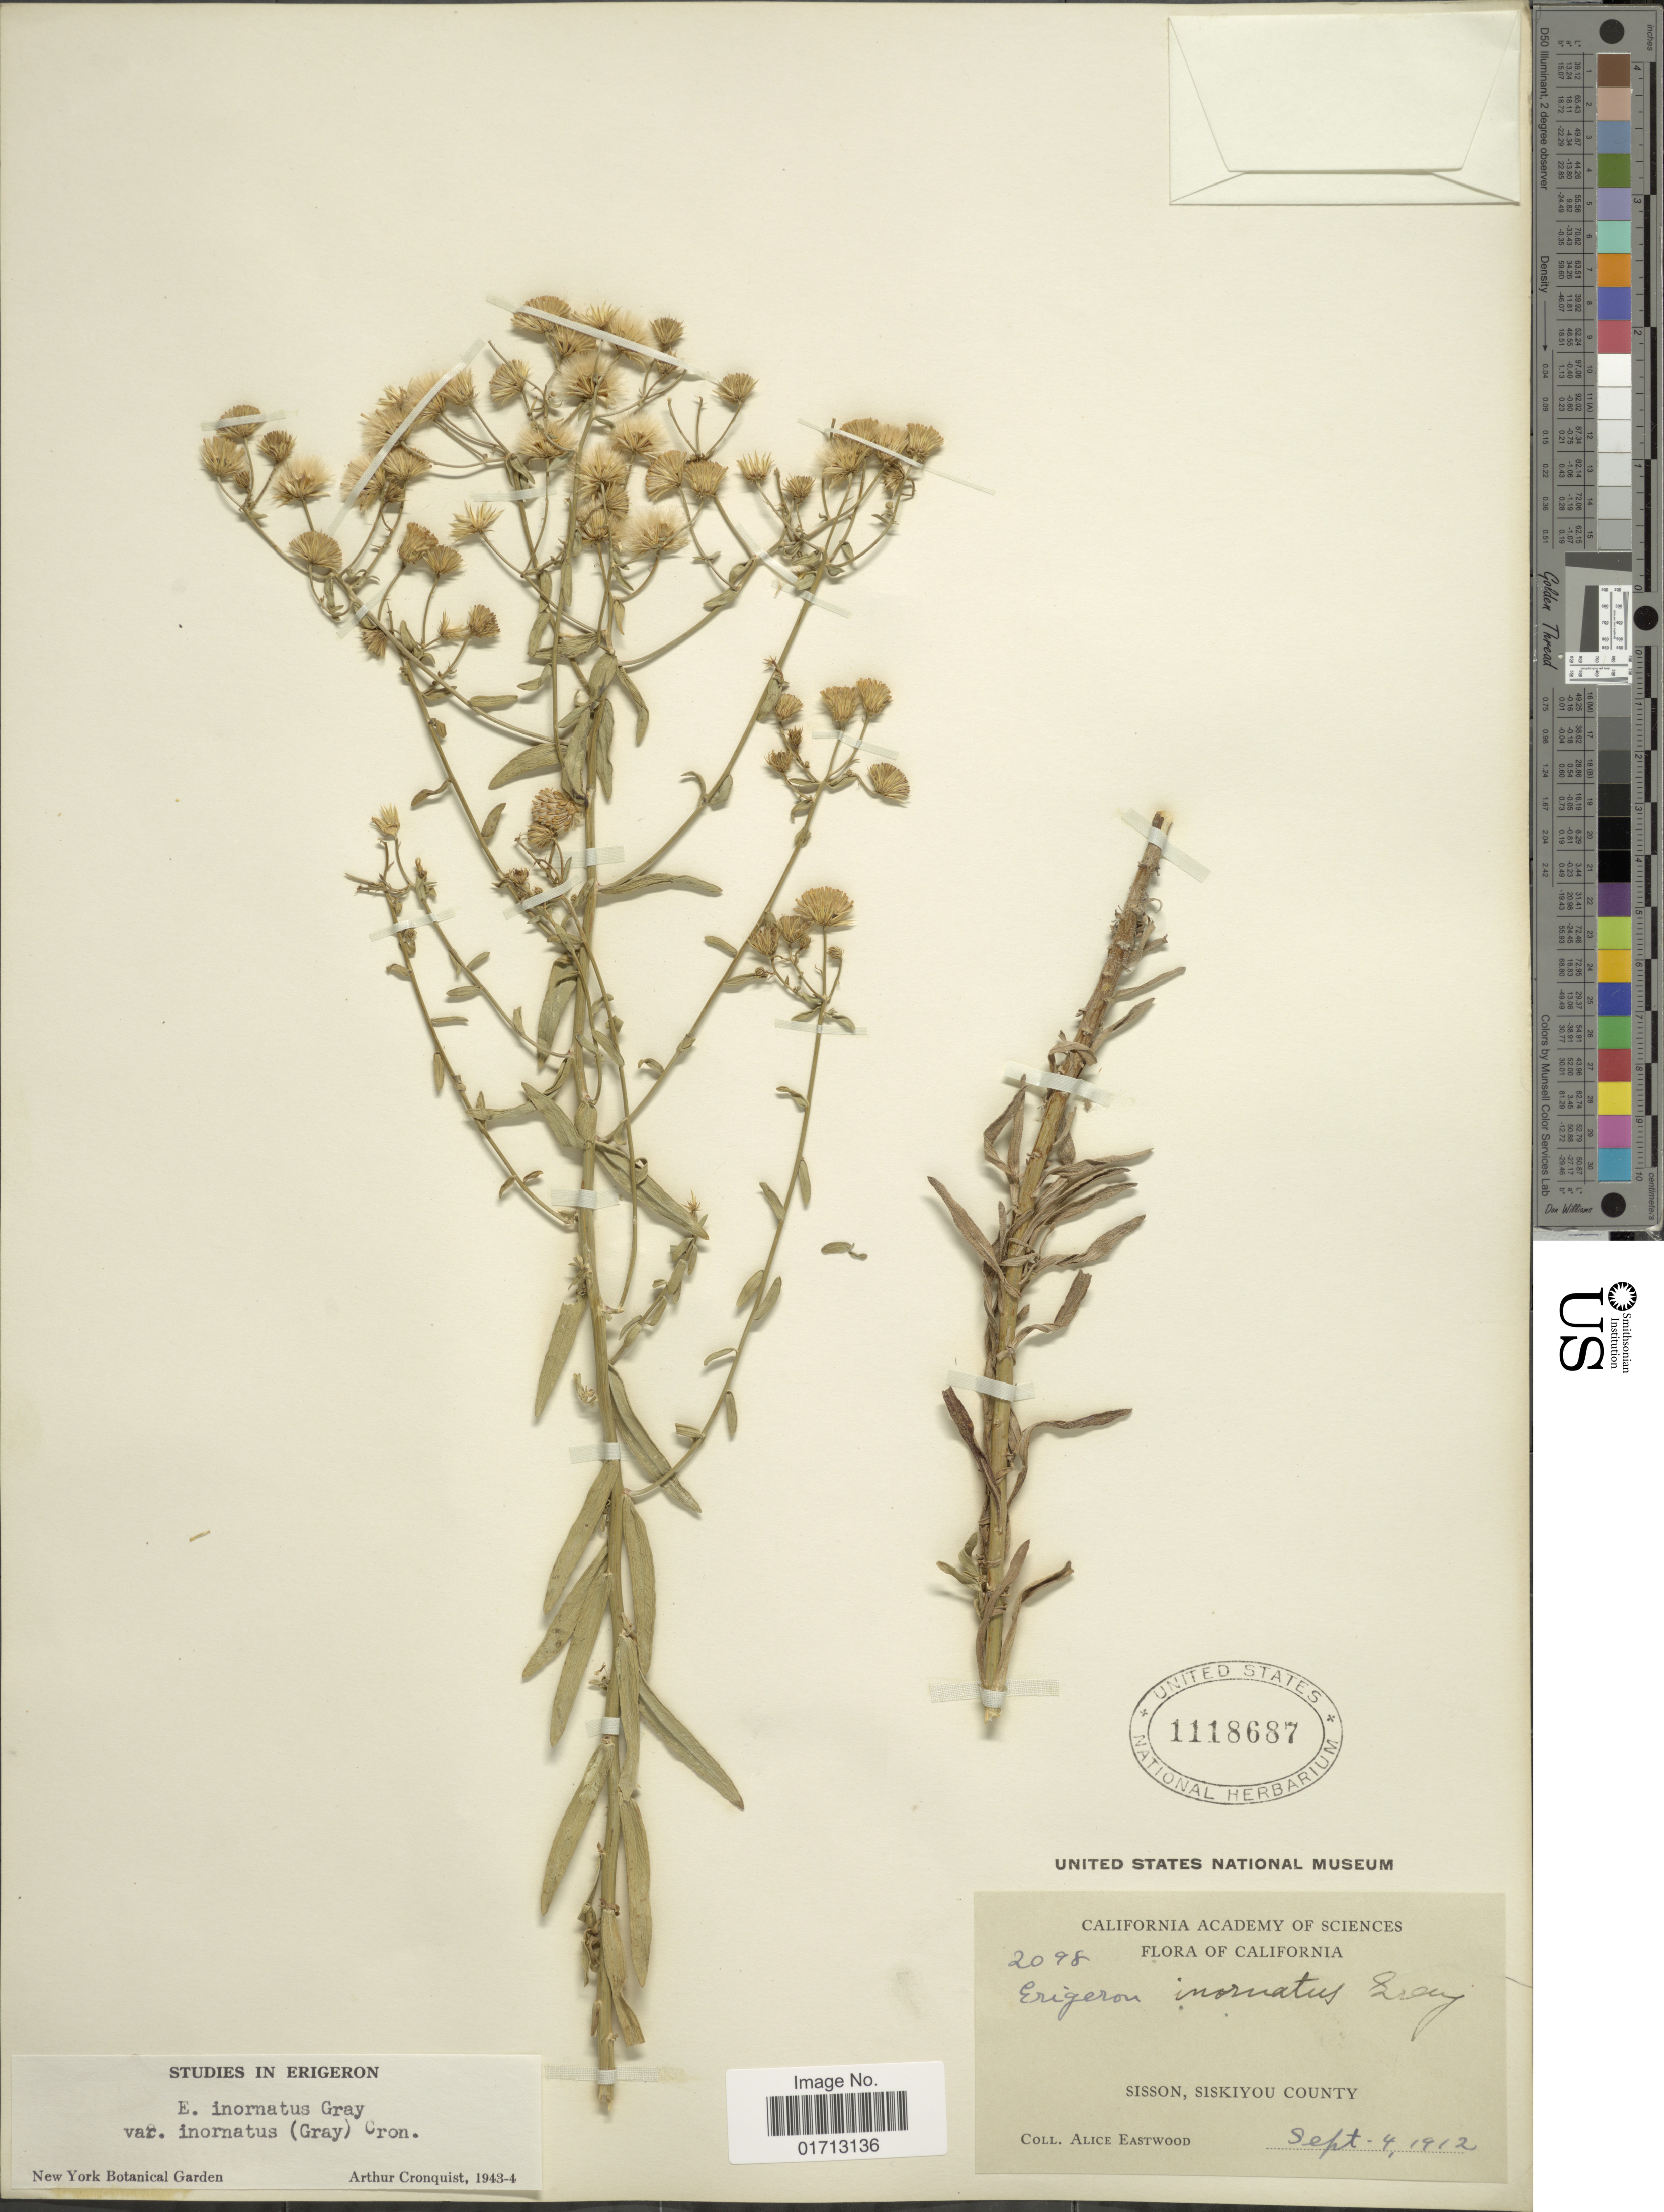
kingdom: Plantae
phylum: Tracheophyta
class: Magnoliopsida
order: Asterales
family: Asteraceae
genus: Erigeron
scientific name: Erigeron inornatus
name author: (A. Gray) A. Gray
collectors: A. Eastwood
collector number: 2098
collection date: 1912-09-04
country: United States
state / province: California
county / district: Siskiyou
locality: Sisson, Siskiyou County.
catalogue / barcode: US 1118687